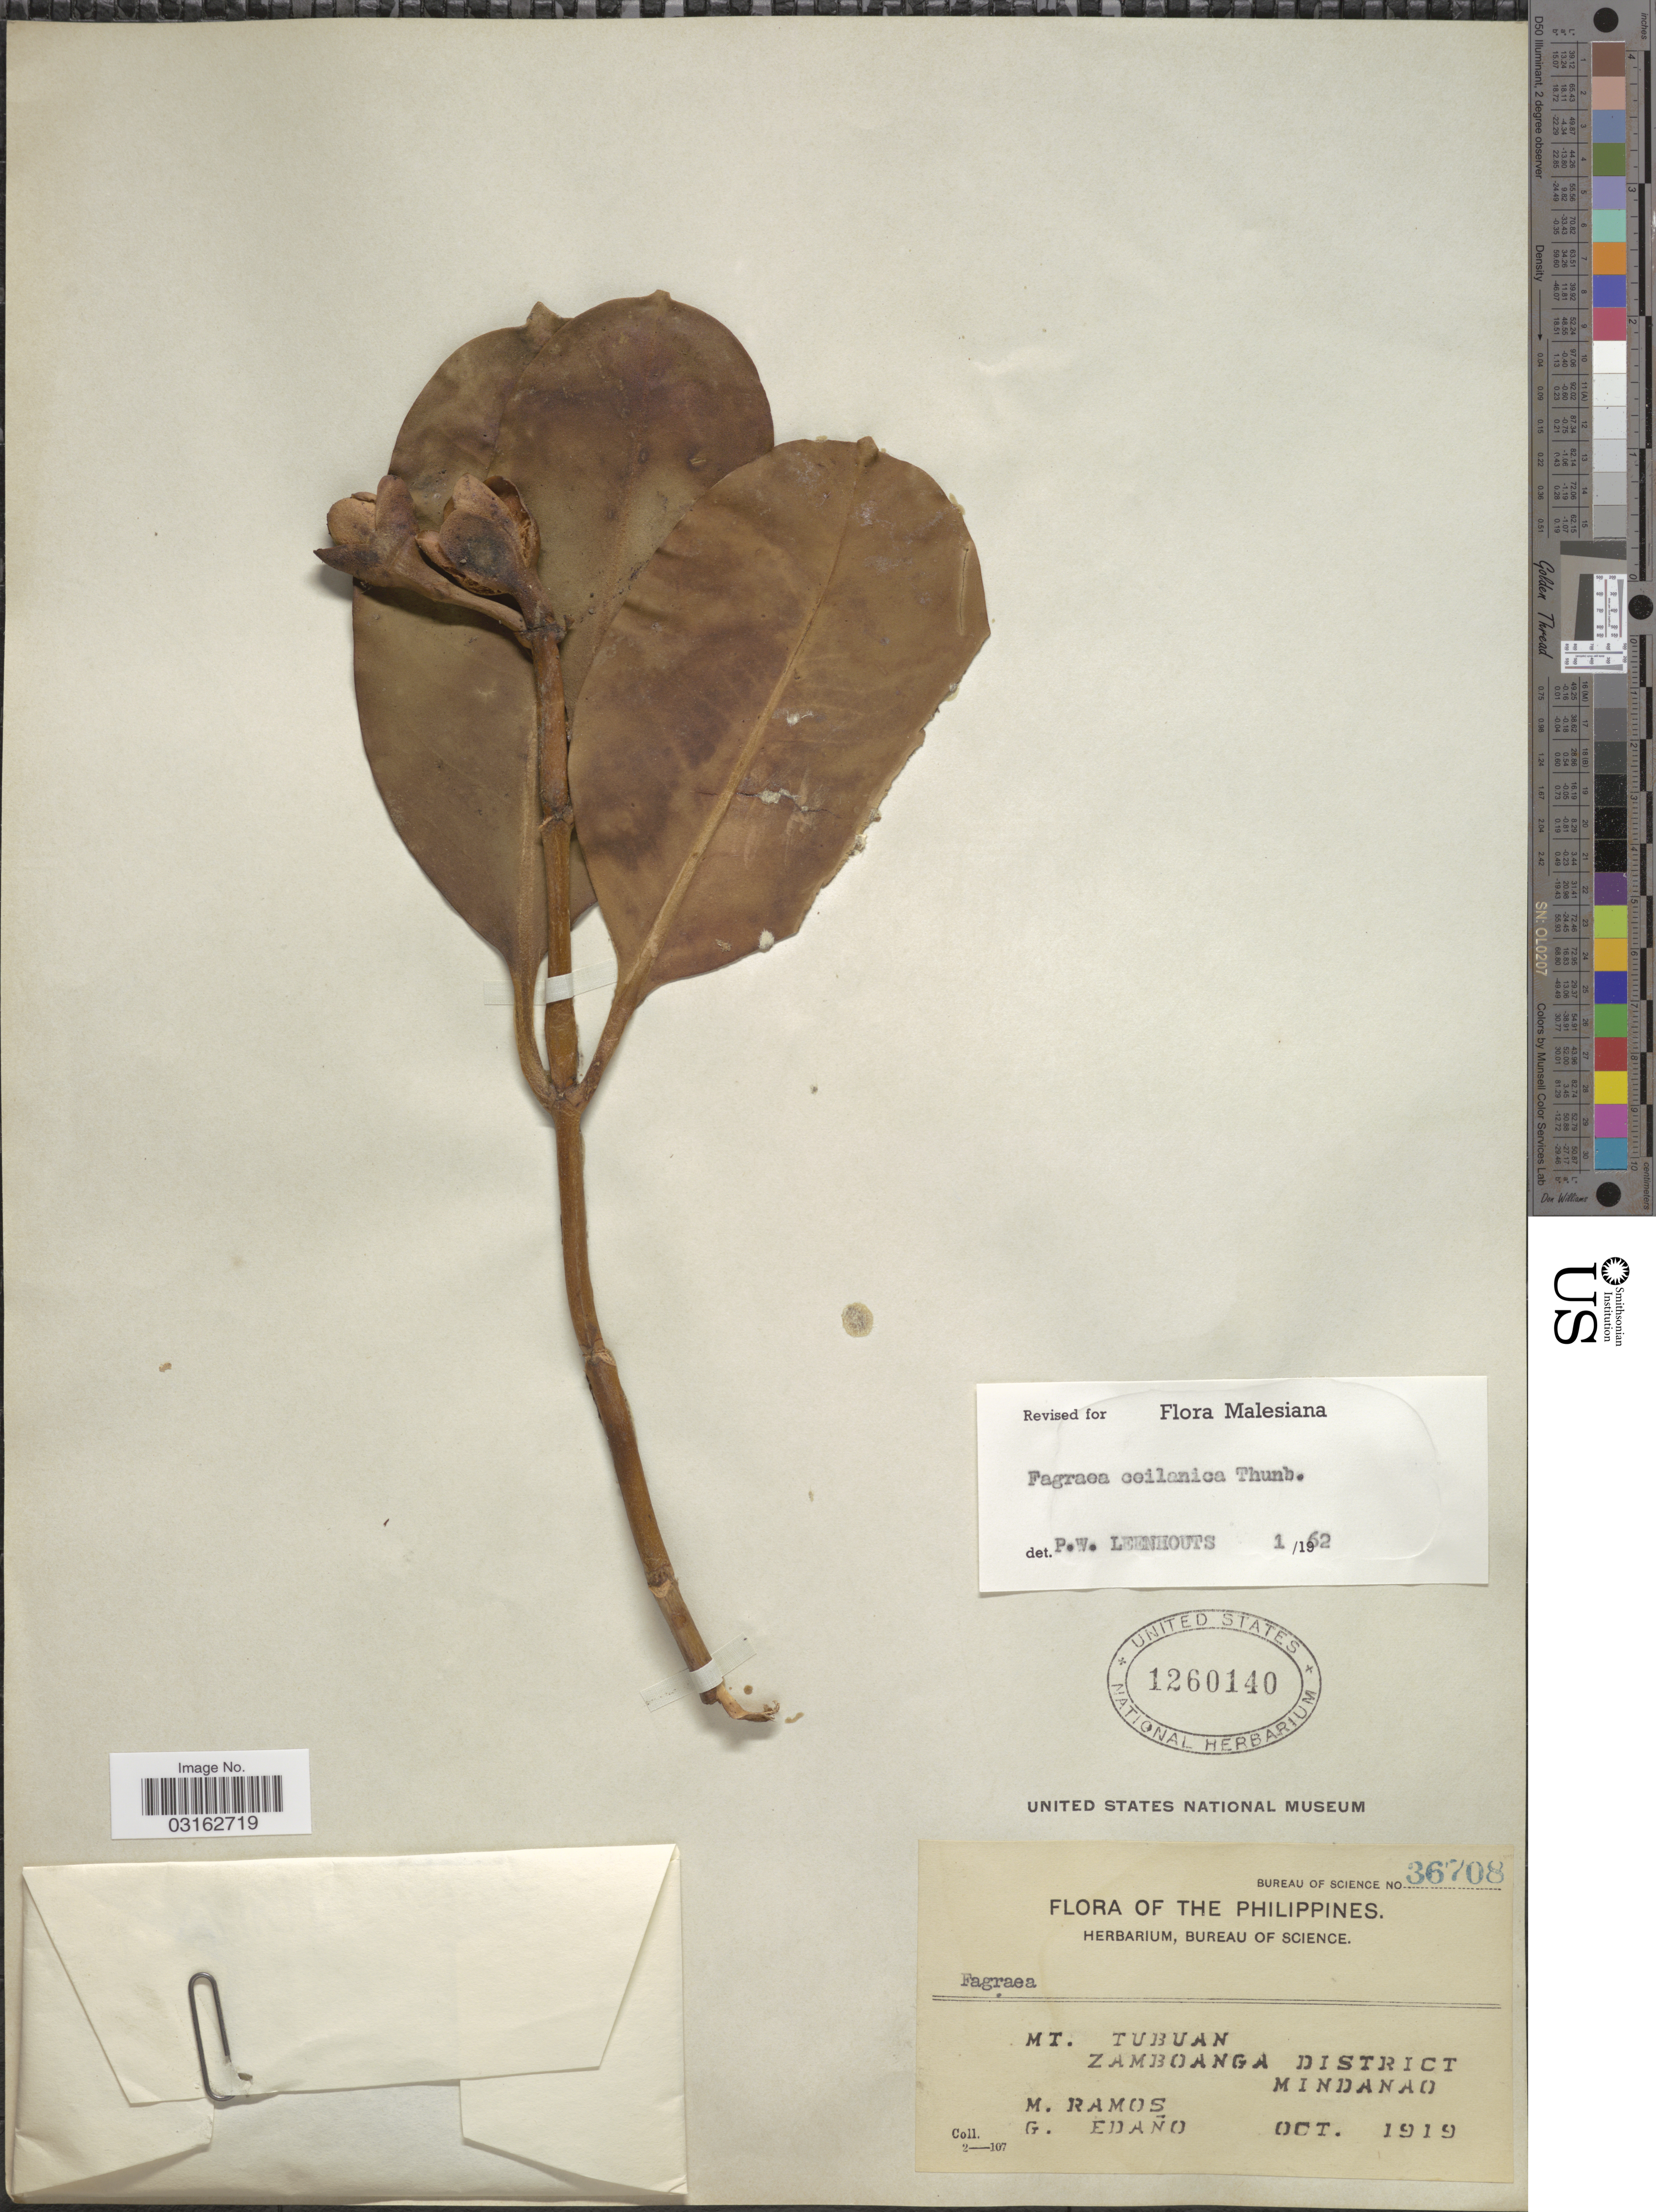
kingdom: Plantae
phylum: Tracheophyta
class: Magnoliopsida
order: Gentianales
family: Gentianaceae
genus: Fagraea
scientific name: Fagraea ceilanica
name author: Thunb.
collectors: M. Ramos & G. E. Edaño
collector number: Bureau of Science 36708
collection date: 1919-10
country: Philippines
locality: Mt. Tubuan, Zamboanga District, Mindanao.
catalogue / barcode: US 1260140